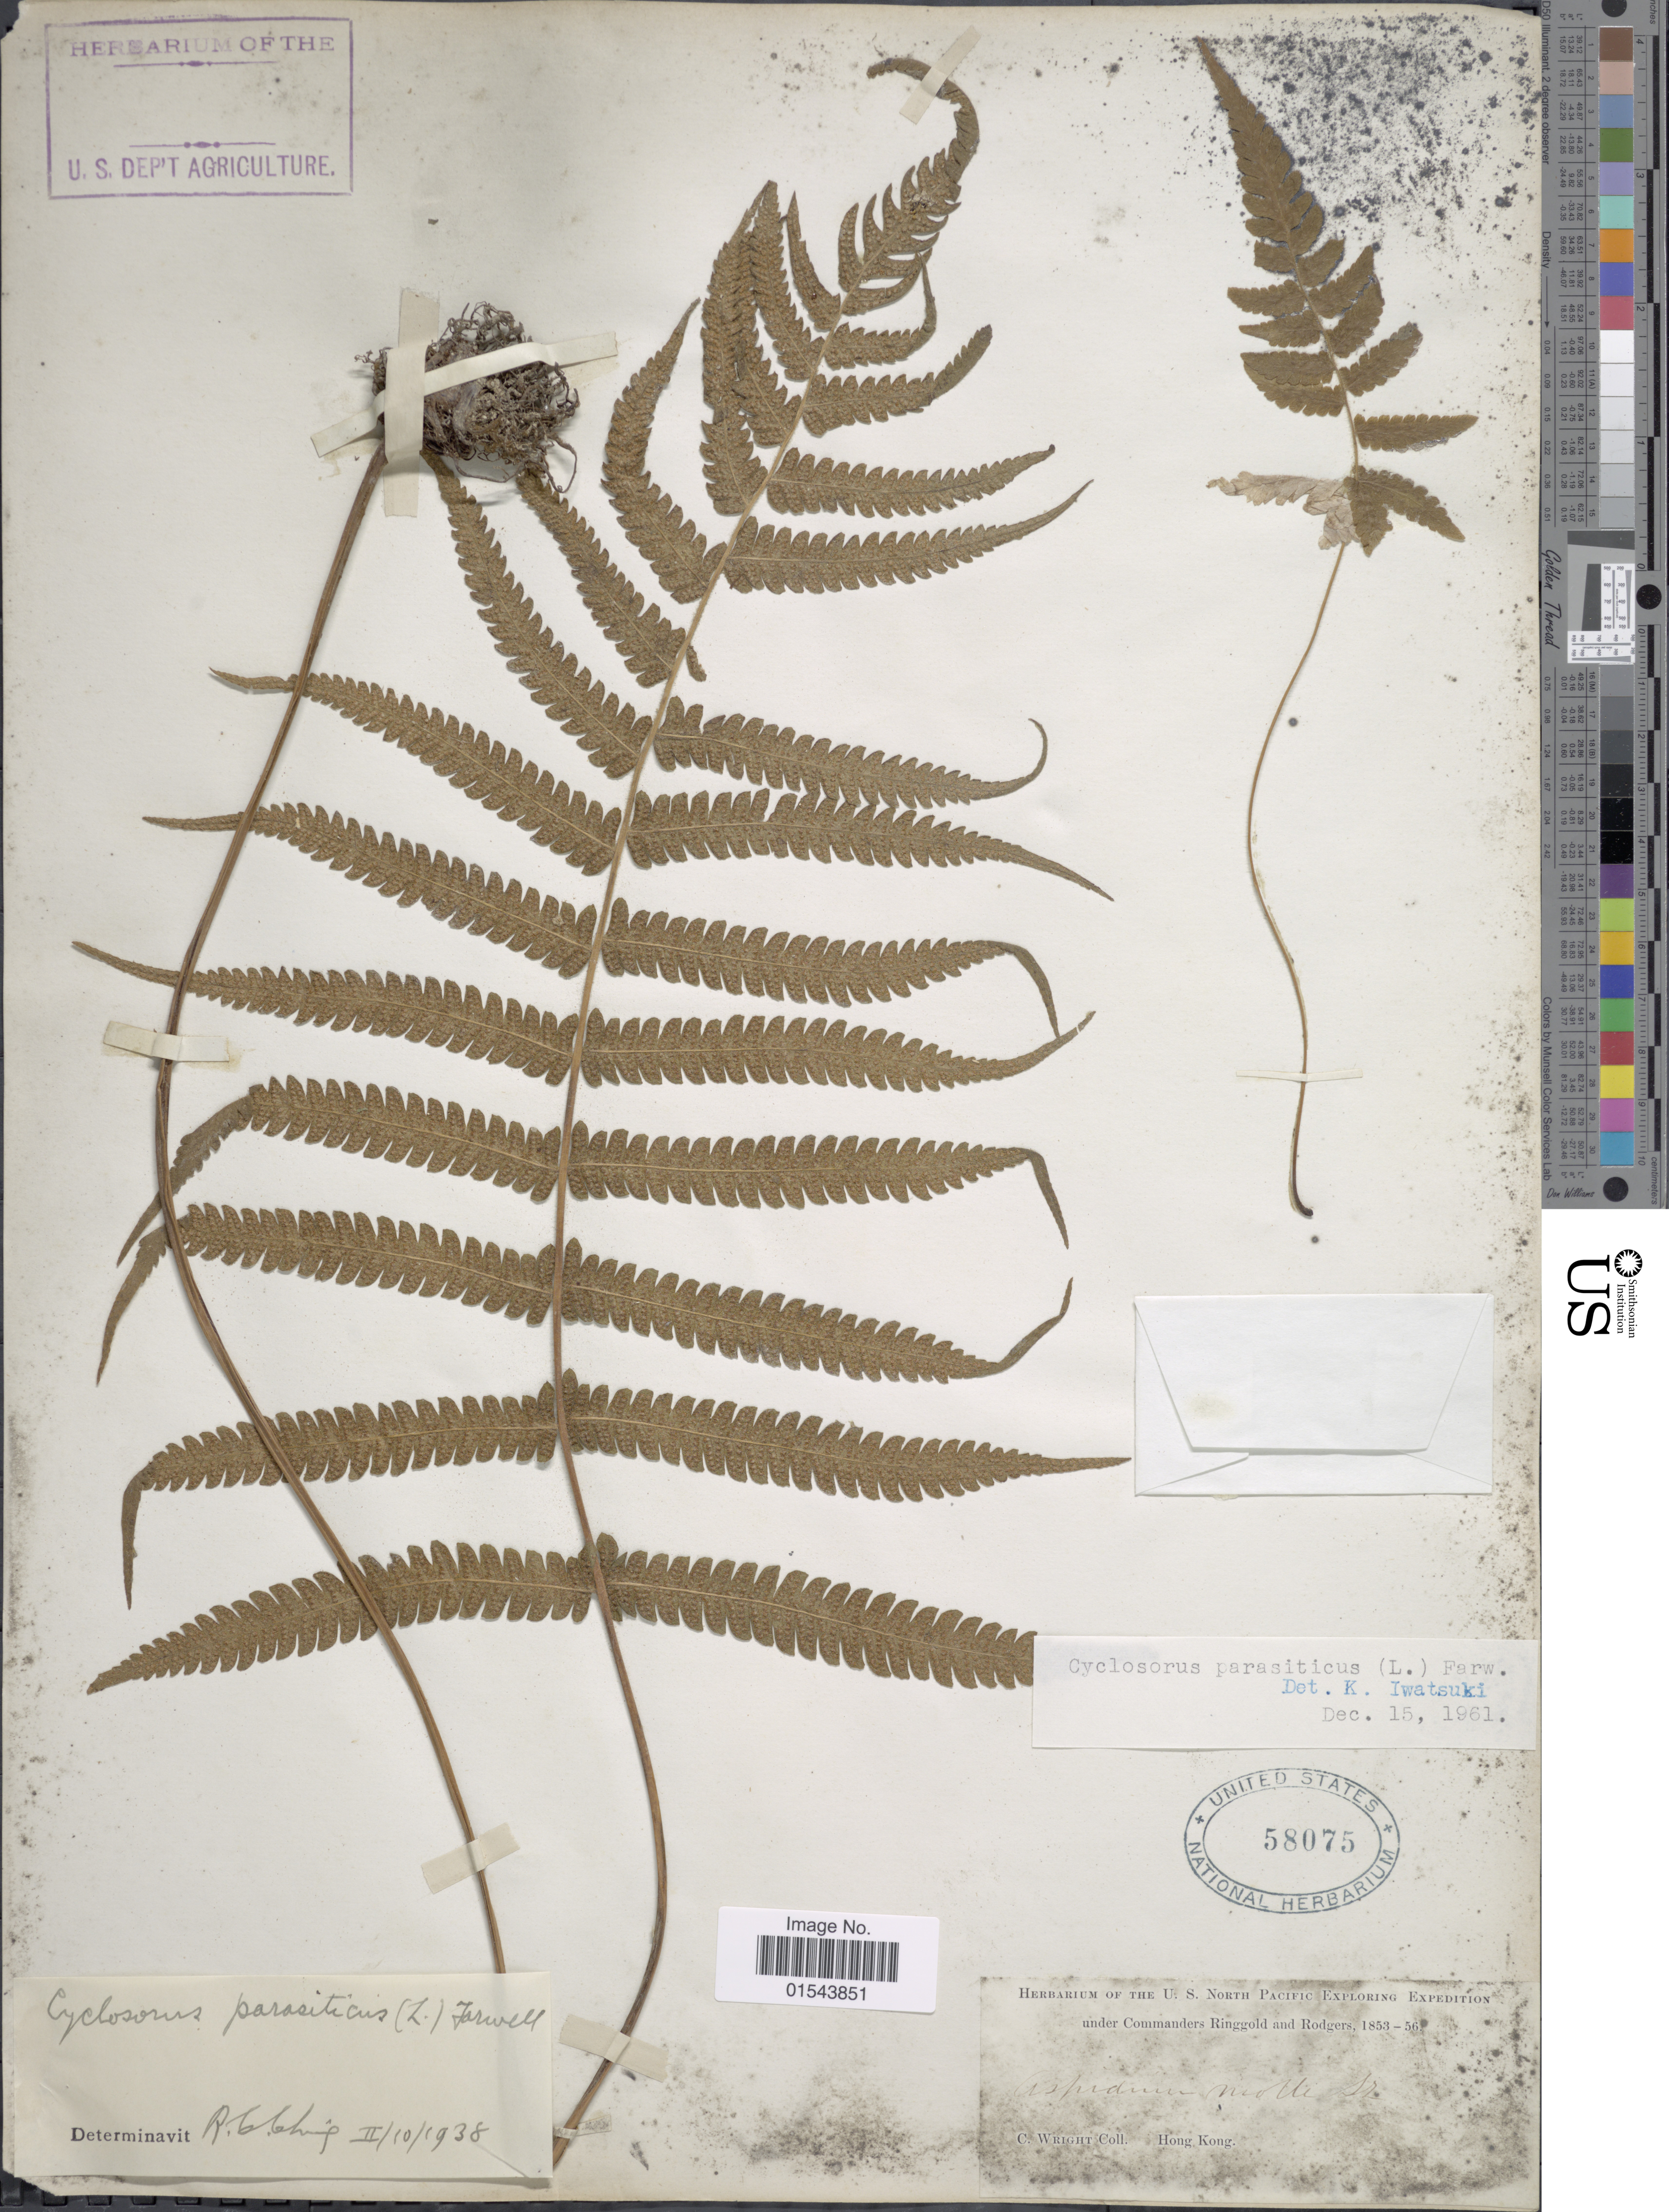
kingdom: Plantae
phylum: Tracheophyta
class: Polypodiopsida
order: Polypodiales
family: Thelypteridaceae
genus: Christella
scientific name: Christella parasitica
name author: (L.) H. Lév.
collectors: C. Wright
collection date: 1853/1856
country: China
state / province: Hong Kong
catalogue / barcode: US 58075